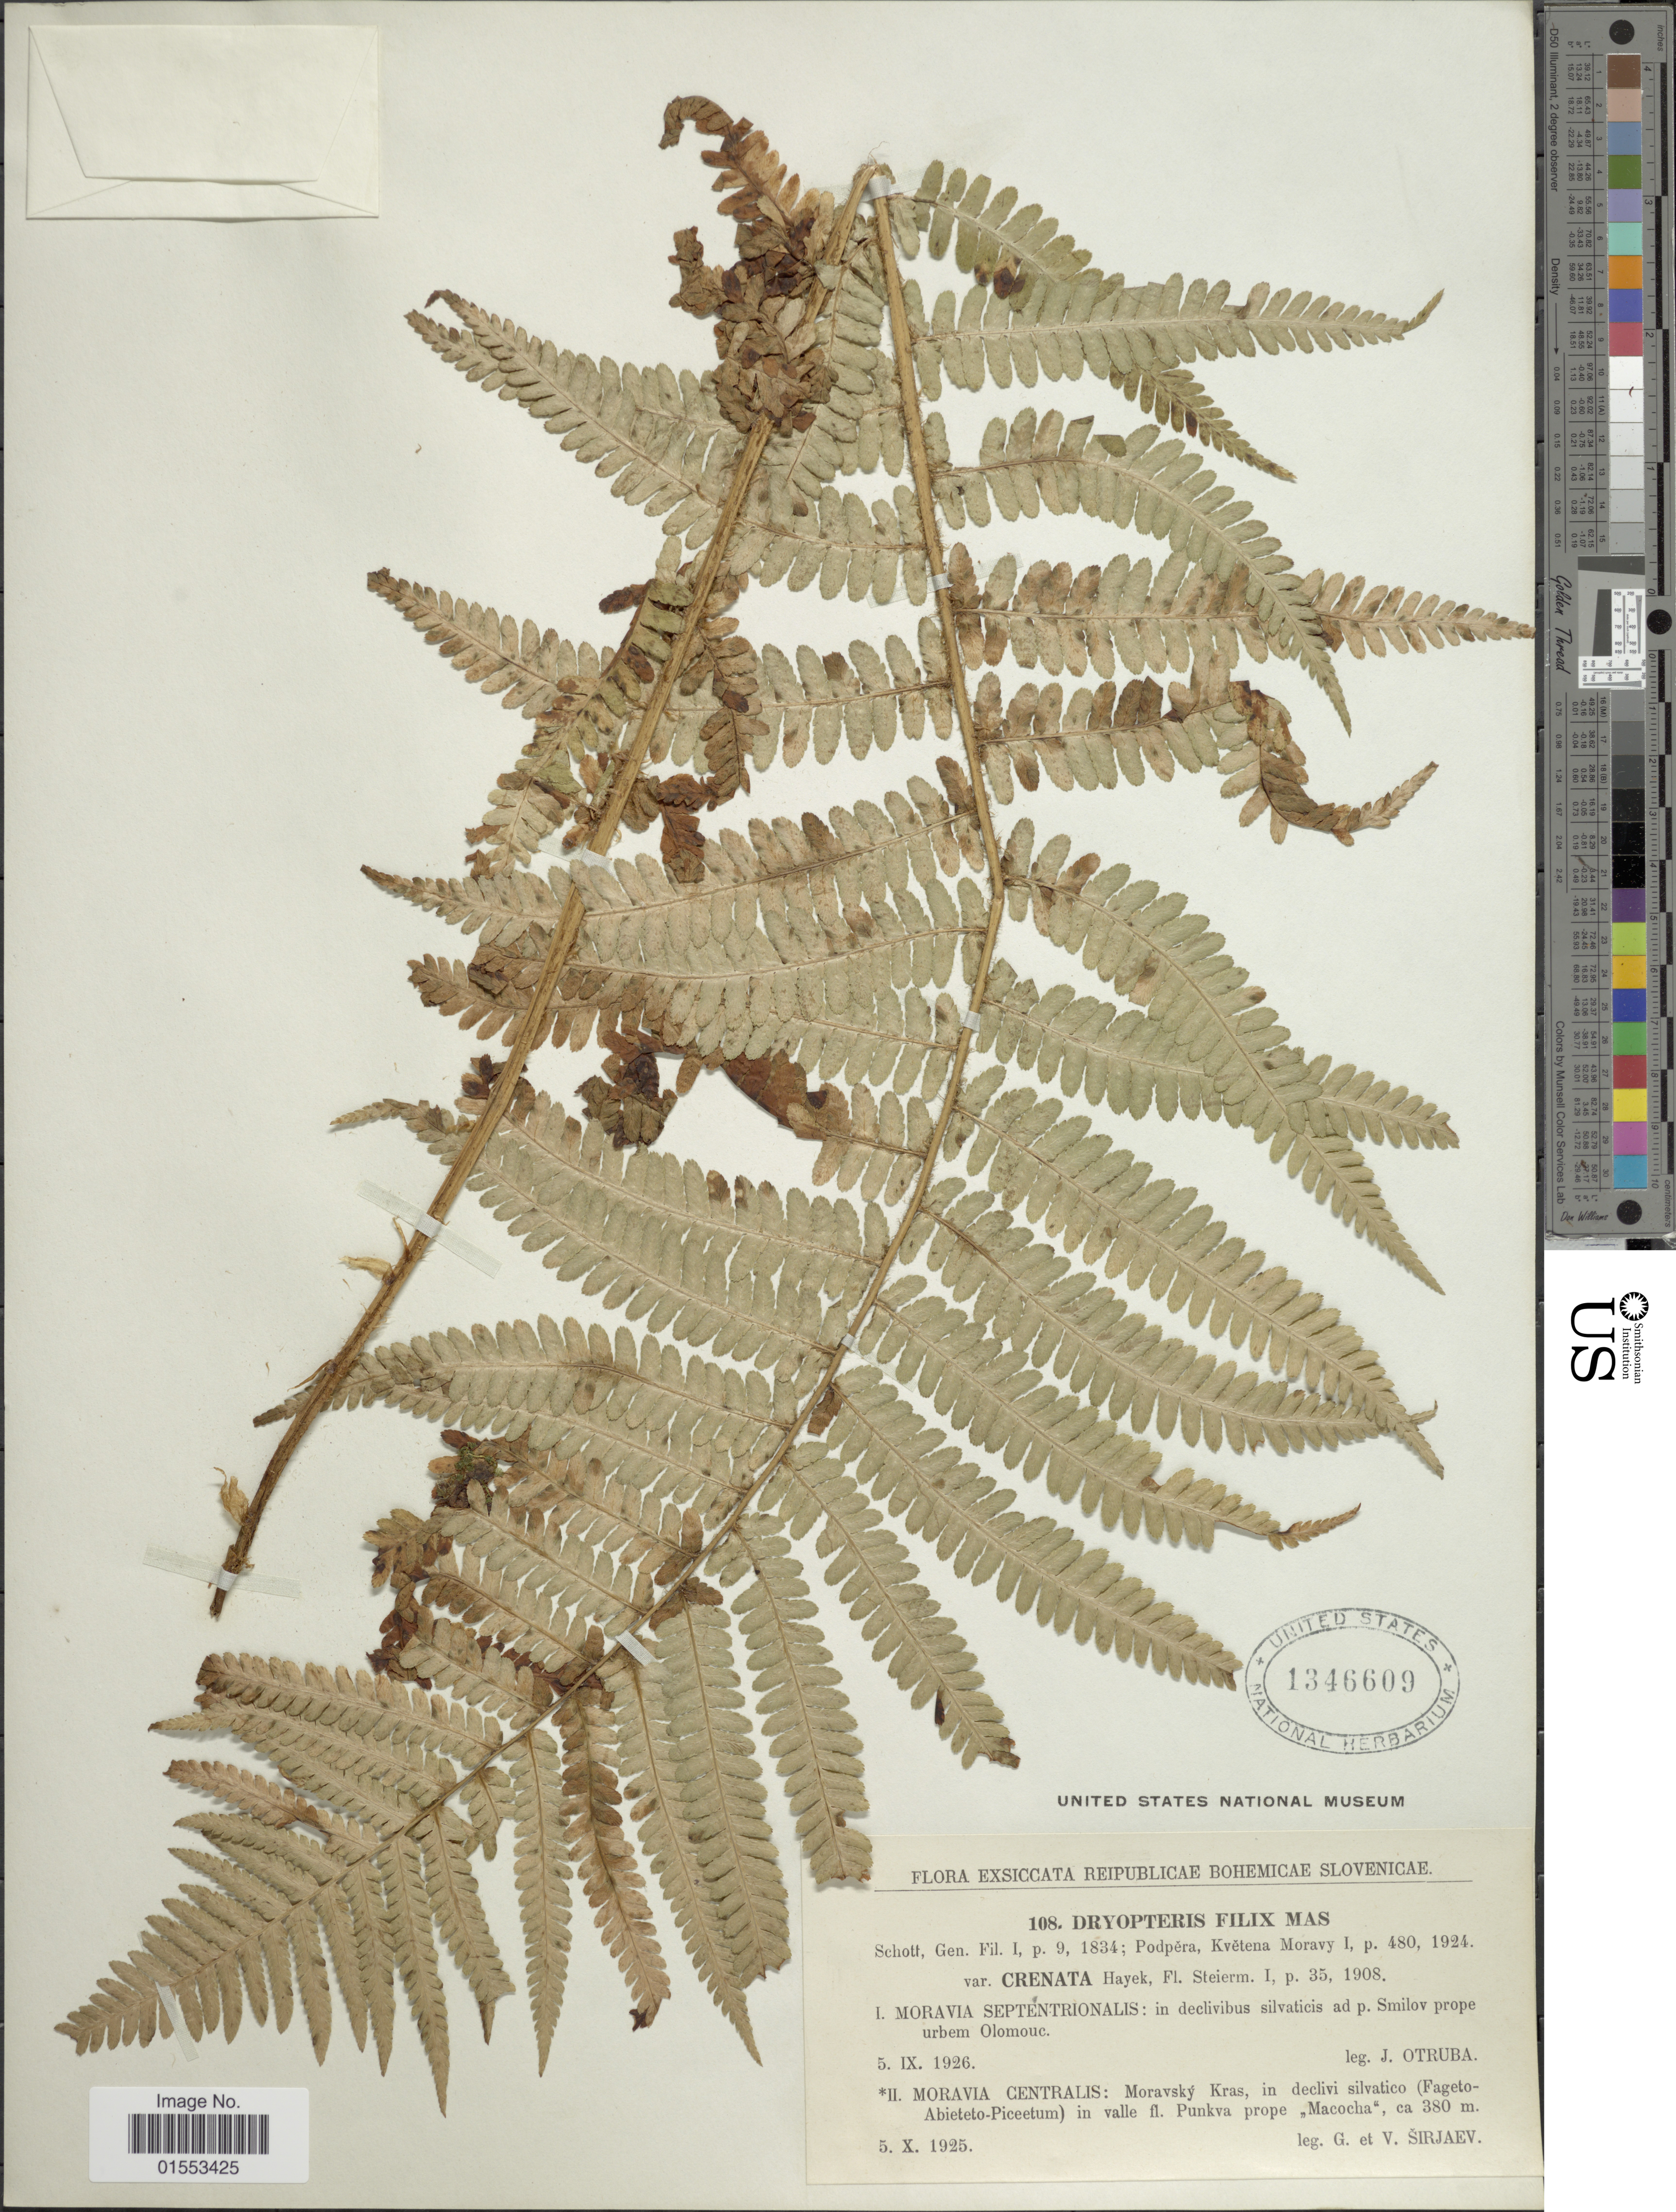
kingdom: Plantae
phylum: Tracheophyta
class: Polypodiopsida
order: Polypodiales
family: Dryopteridaceae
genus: Dryopteris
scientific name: Dryopteris filix-mas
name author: (L.) Schott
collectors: G. Širjaev & V. Sirjaev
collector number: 108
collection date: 1925-10-05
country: Czechia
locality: Reipublicae Bohemicae, Moravia Centralis: Moravsky Kras, in declivi silvatico (Fageto-Abieteto-Piceetum) in valle fl. Punkva prope "Macocha".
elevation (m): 380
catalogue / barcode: US 1346609